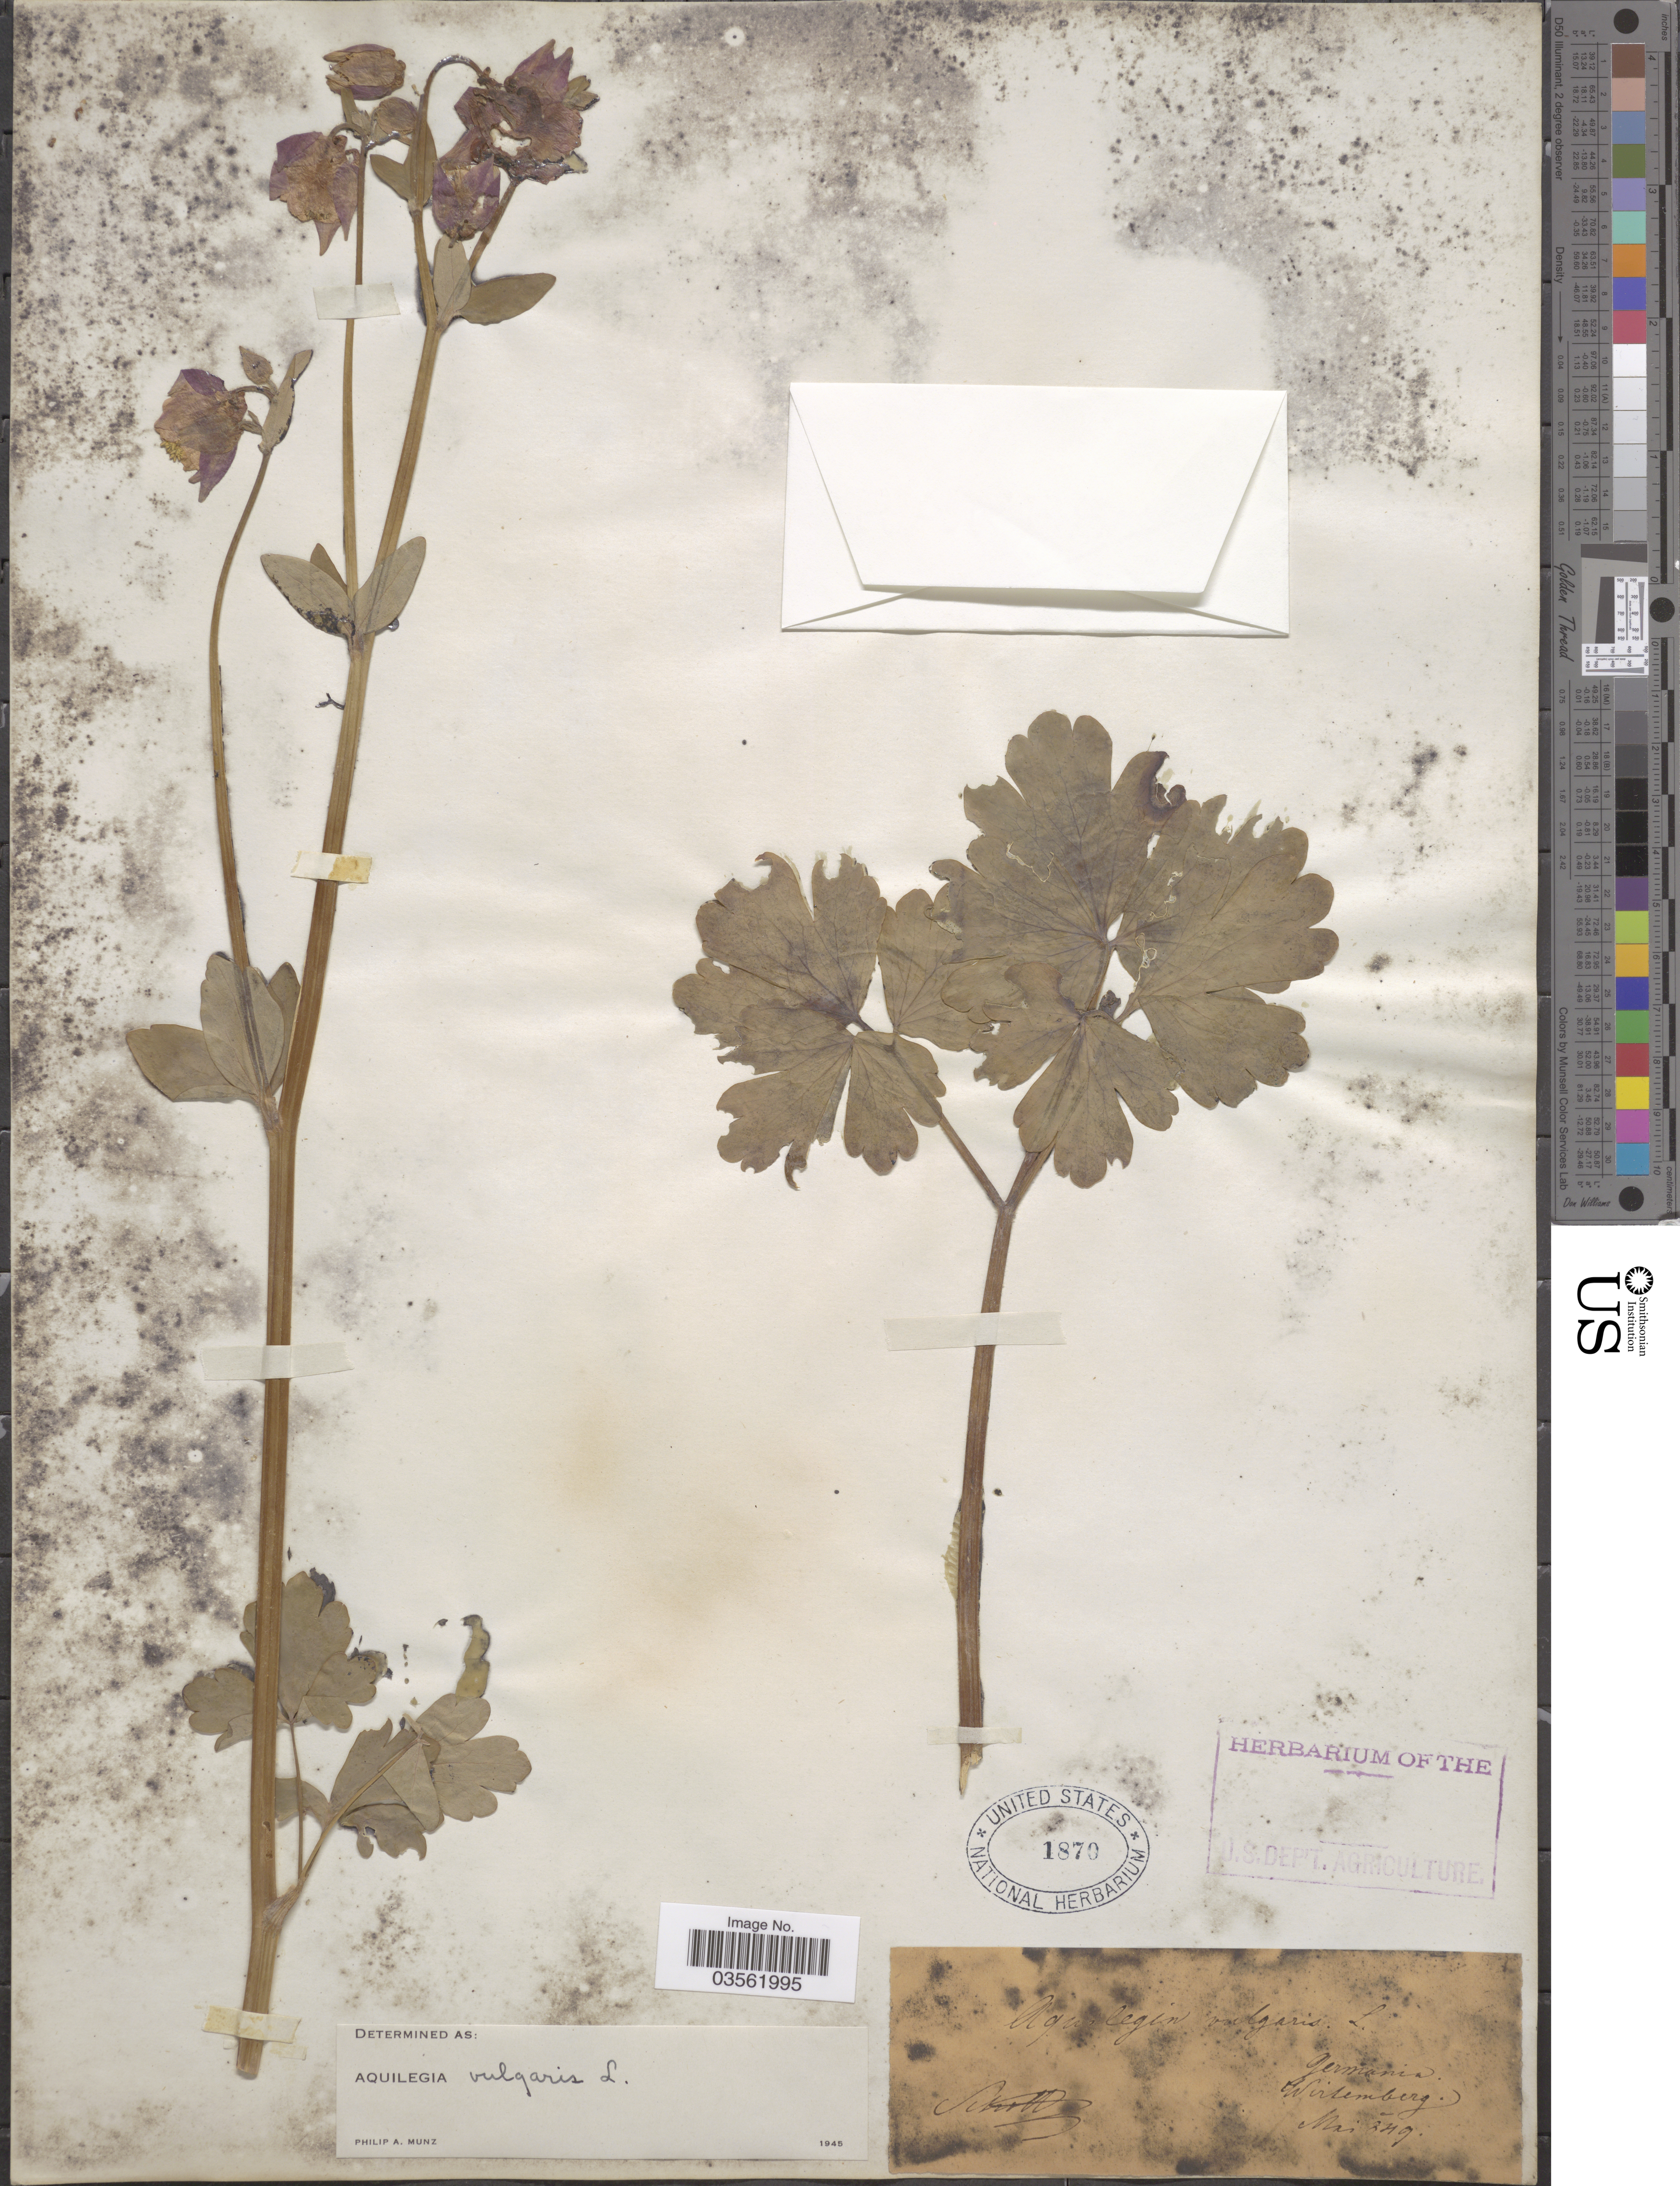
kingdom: Plantae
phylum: Tracheophyta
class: Magnoliopsida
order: Ranunculales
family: Ranunculaceae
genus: Aquilegia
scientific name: Aquilegia vulgaris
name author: L.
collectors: -. Schottz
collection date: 1849-05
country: Germany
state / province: Baden-Württemberg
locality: Wirtemberg.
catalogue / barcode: US 1870